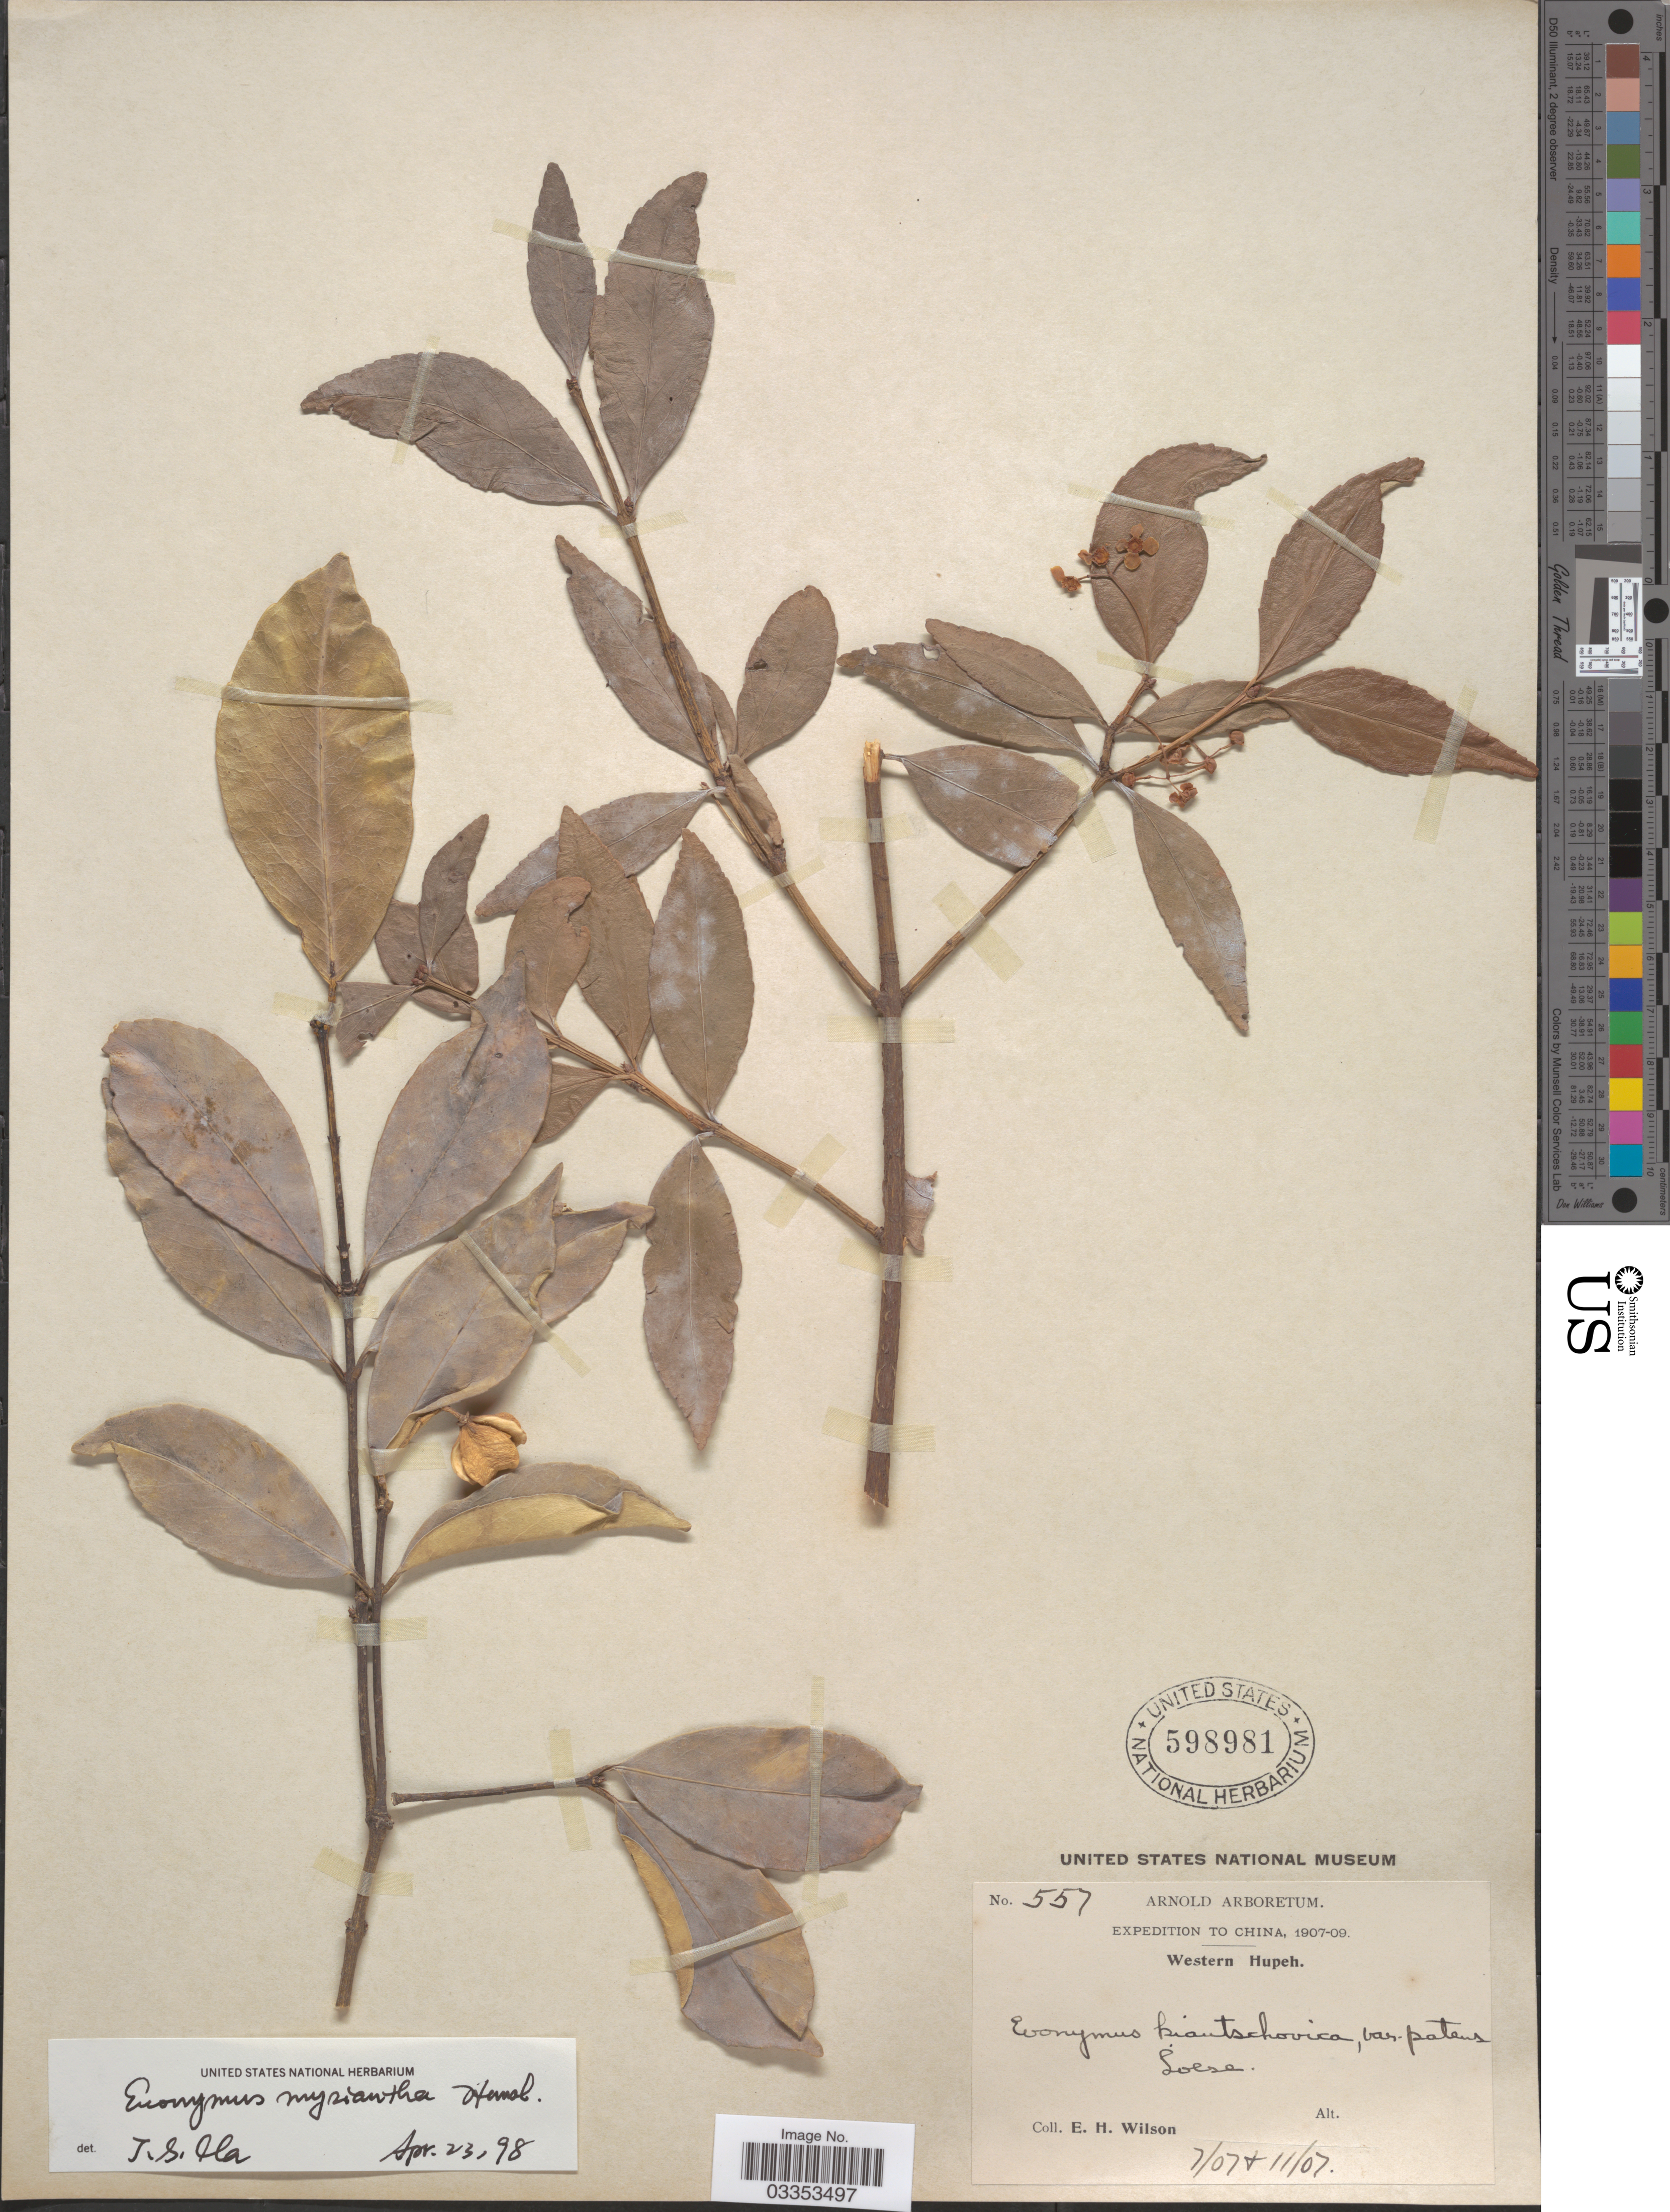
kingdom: Plantae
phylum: Tracheophyta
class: Magnoliopsida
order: Celastrales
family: Celastraceae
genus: Euonymus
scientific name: Euonymus myrianthus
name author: Hemsl.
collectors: E. Wilson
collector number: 557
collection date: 1907-07/1907-11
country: China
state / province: Hubei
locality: Western Hupeh.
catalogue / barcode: US 598981